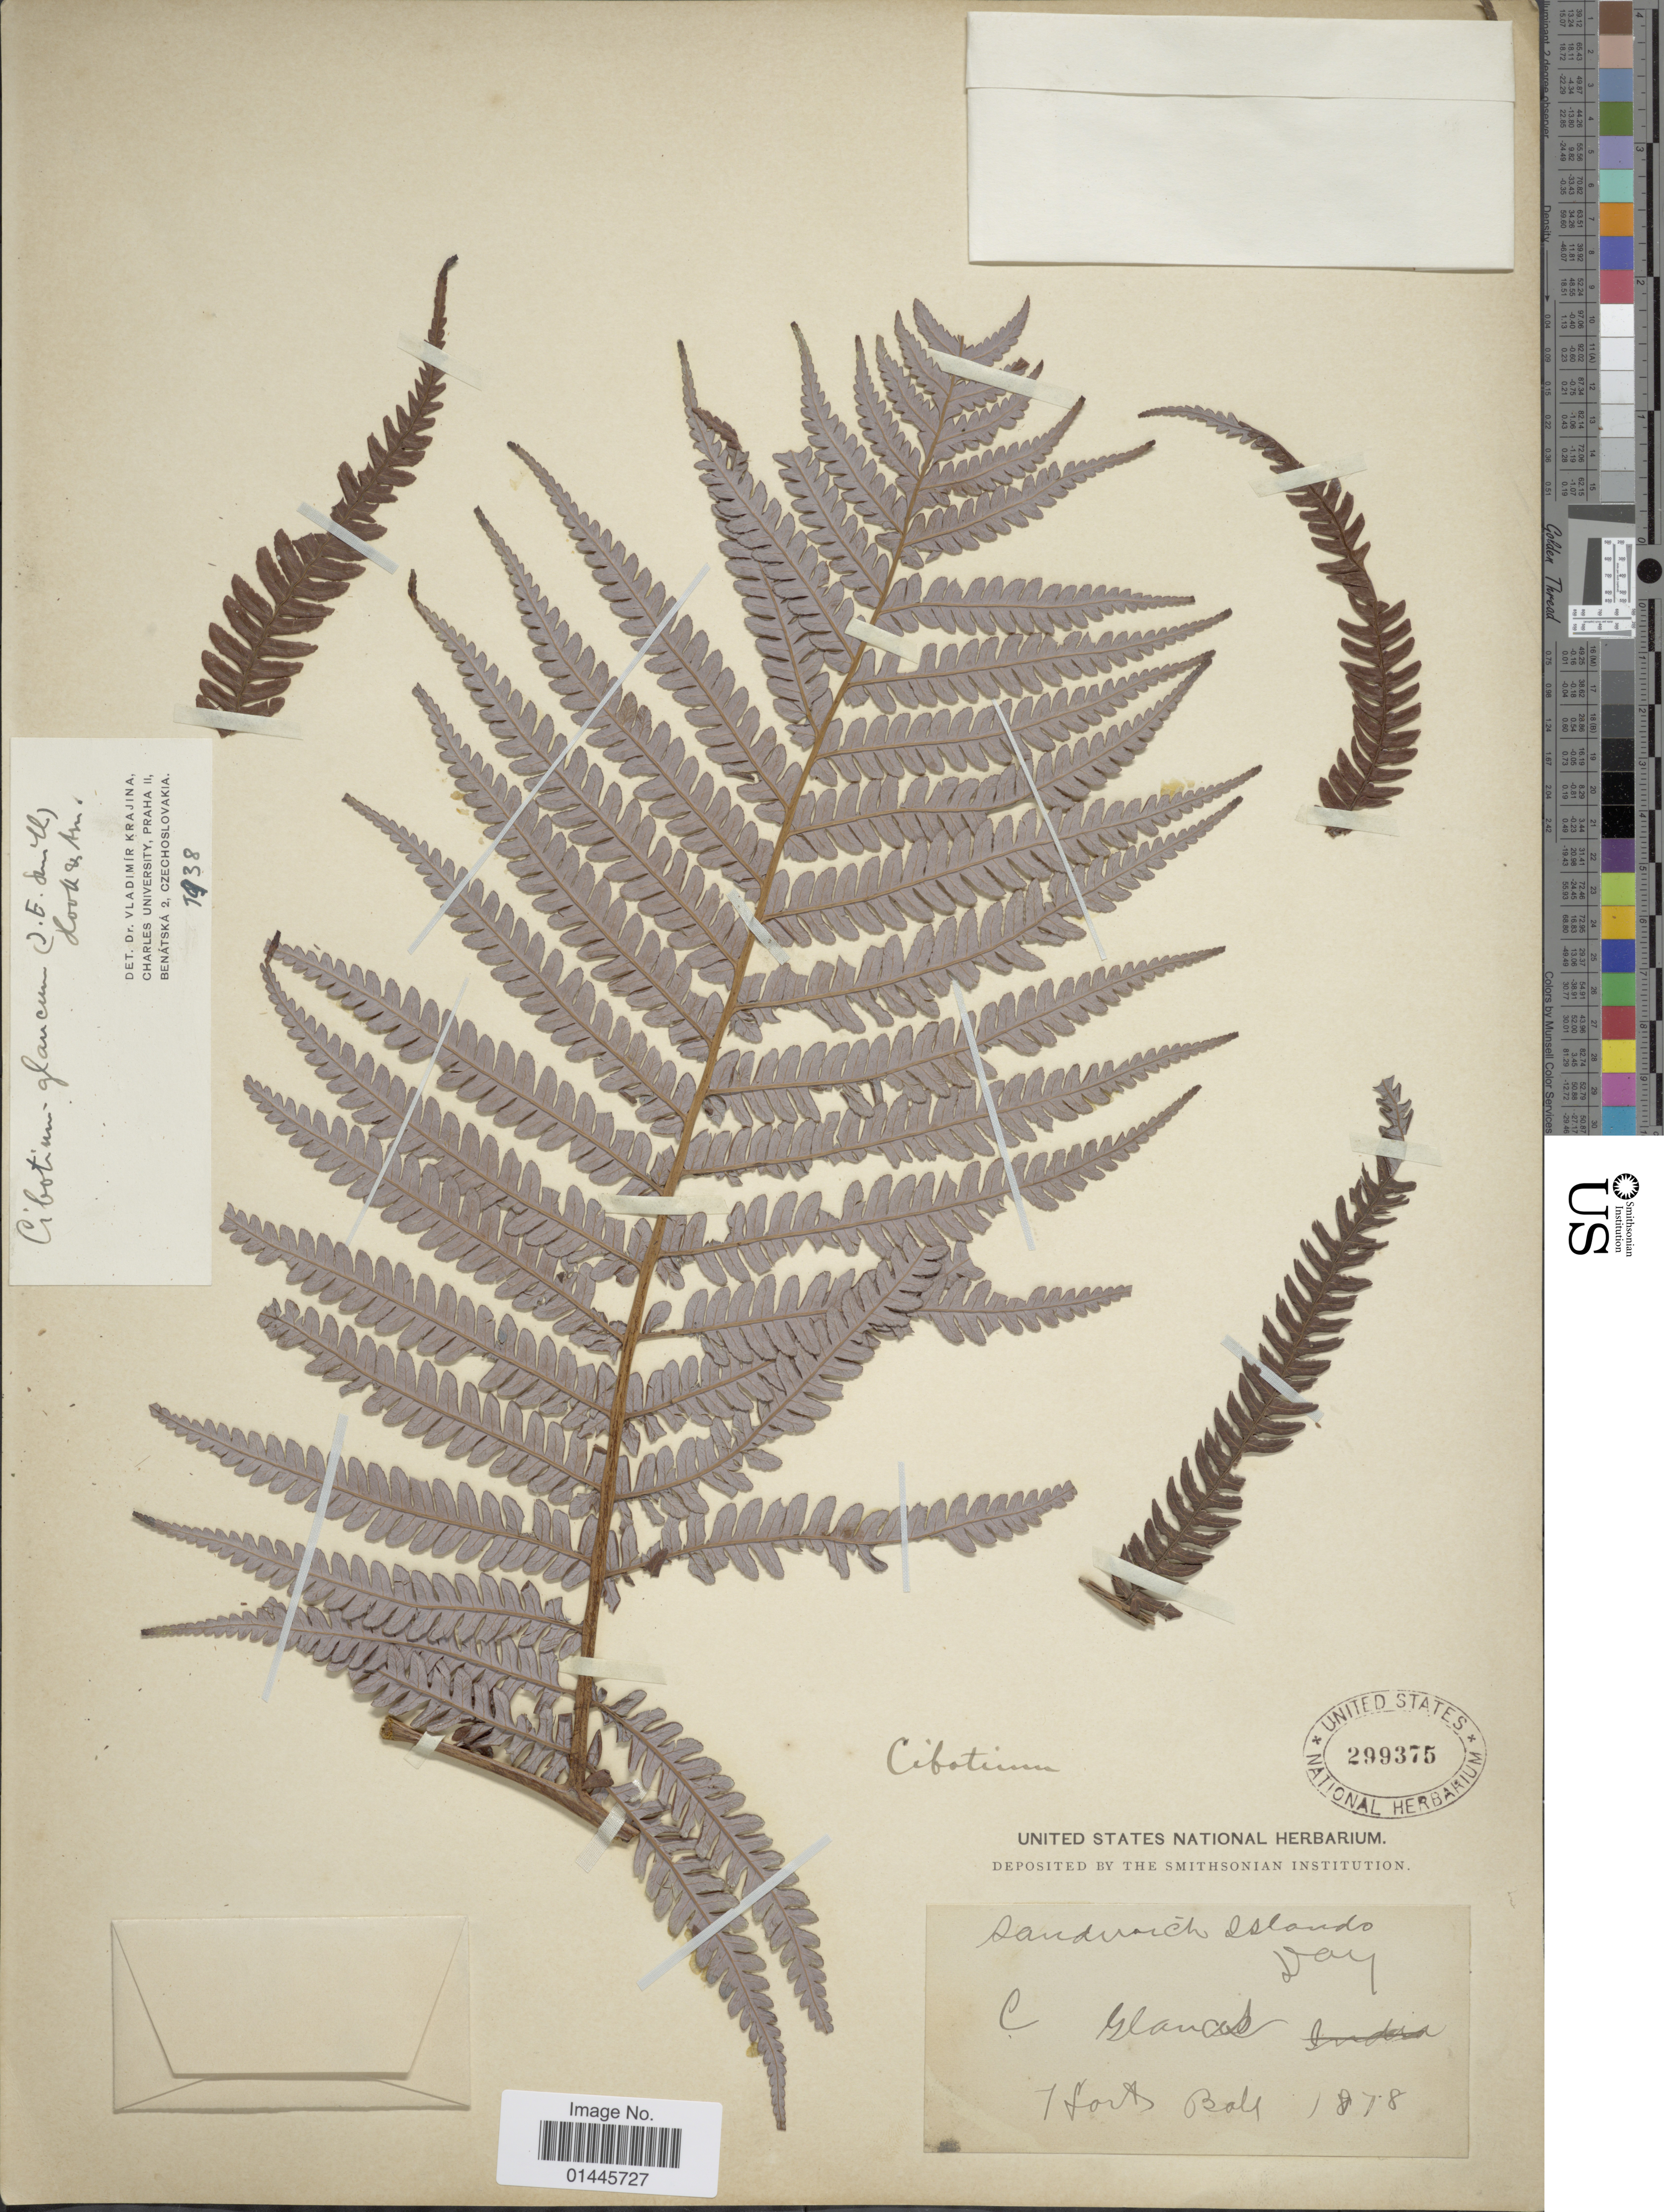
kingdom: Plantae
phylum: Tracheophyta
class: Polypodiopsida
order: Cyatheales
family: Cibotiaceae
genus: Cibotium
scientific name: Cibotium glaucum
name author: (Sm.) Hook. & Arn.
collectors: -- Ball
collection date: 1878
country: Falkland Islands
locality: Sandwich Islands Day [unsure placement], C Glaucas [unsure placement], Hort. Ball. [interpreted]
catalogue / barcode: US 299375